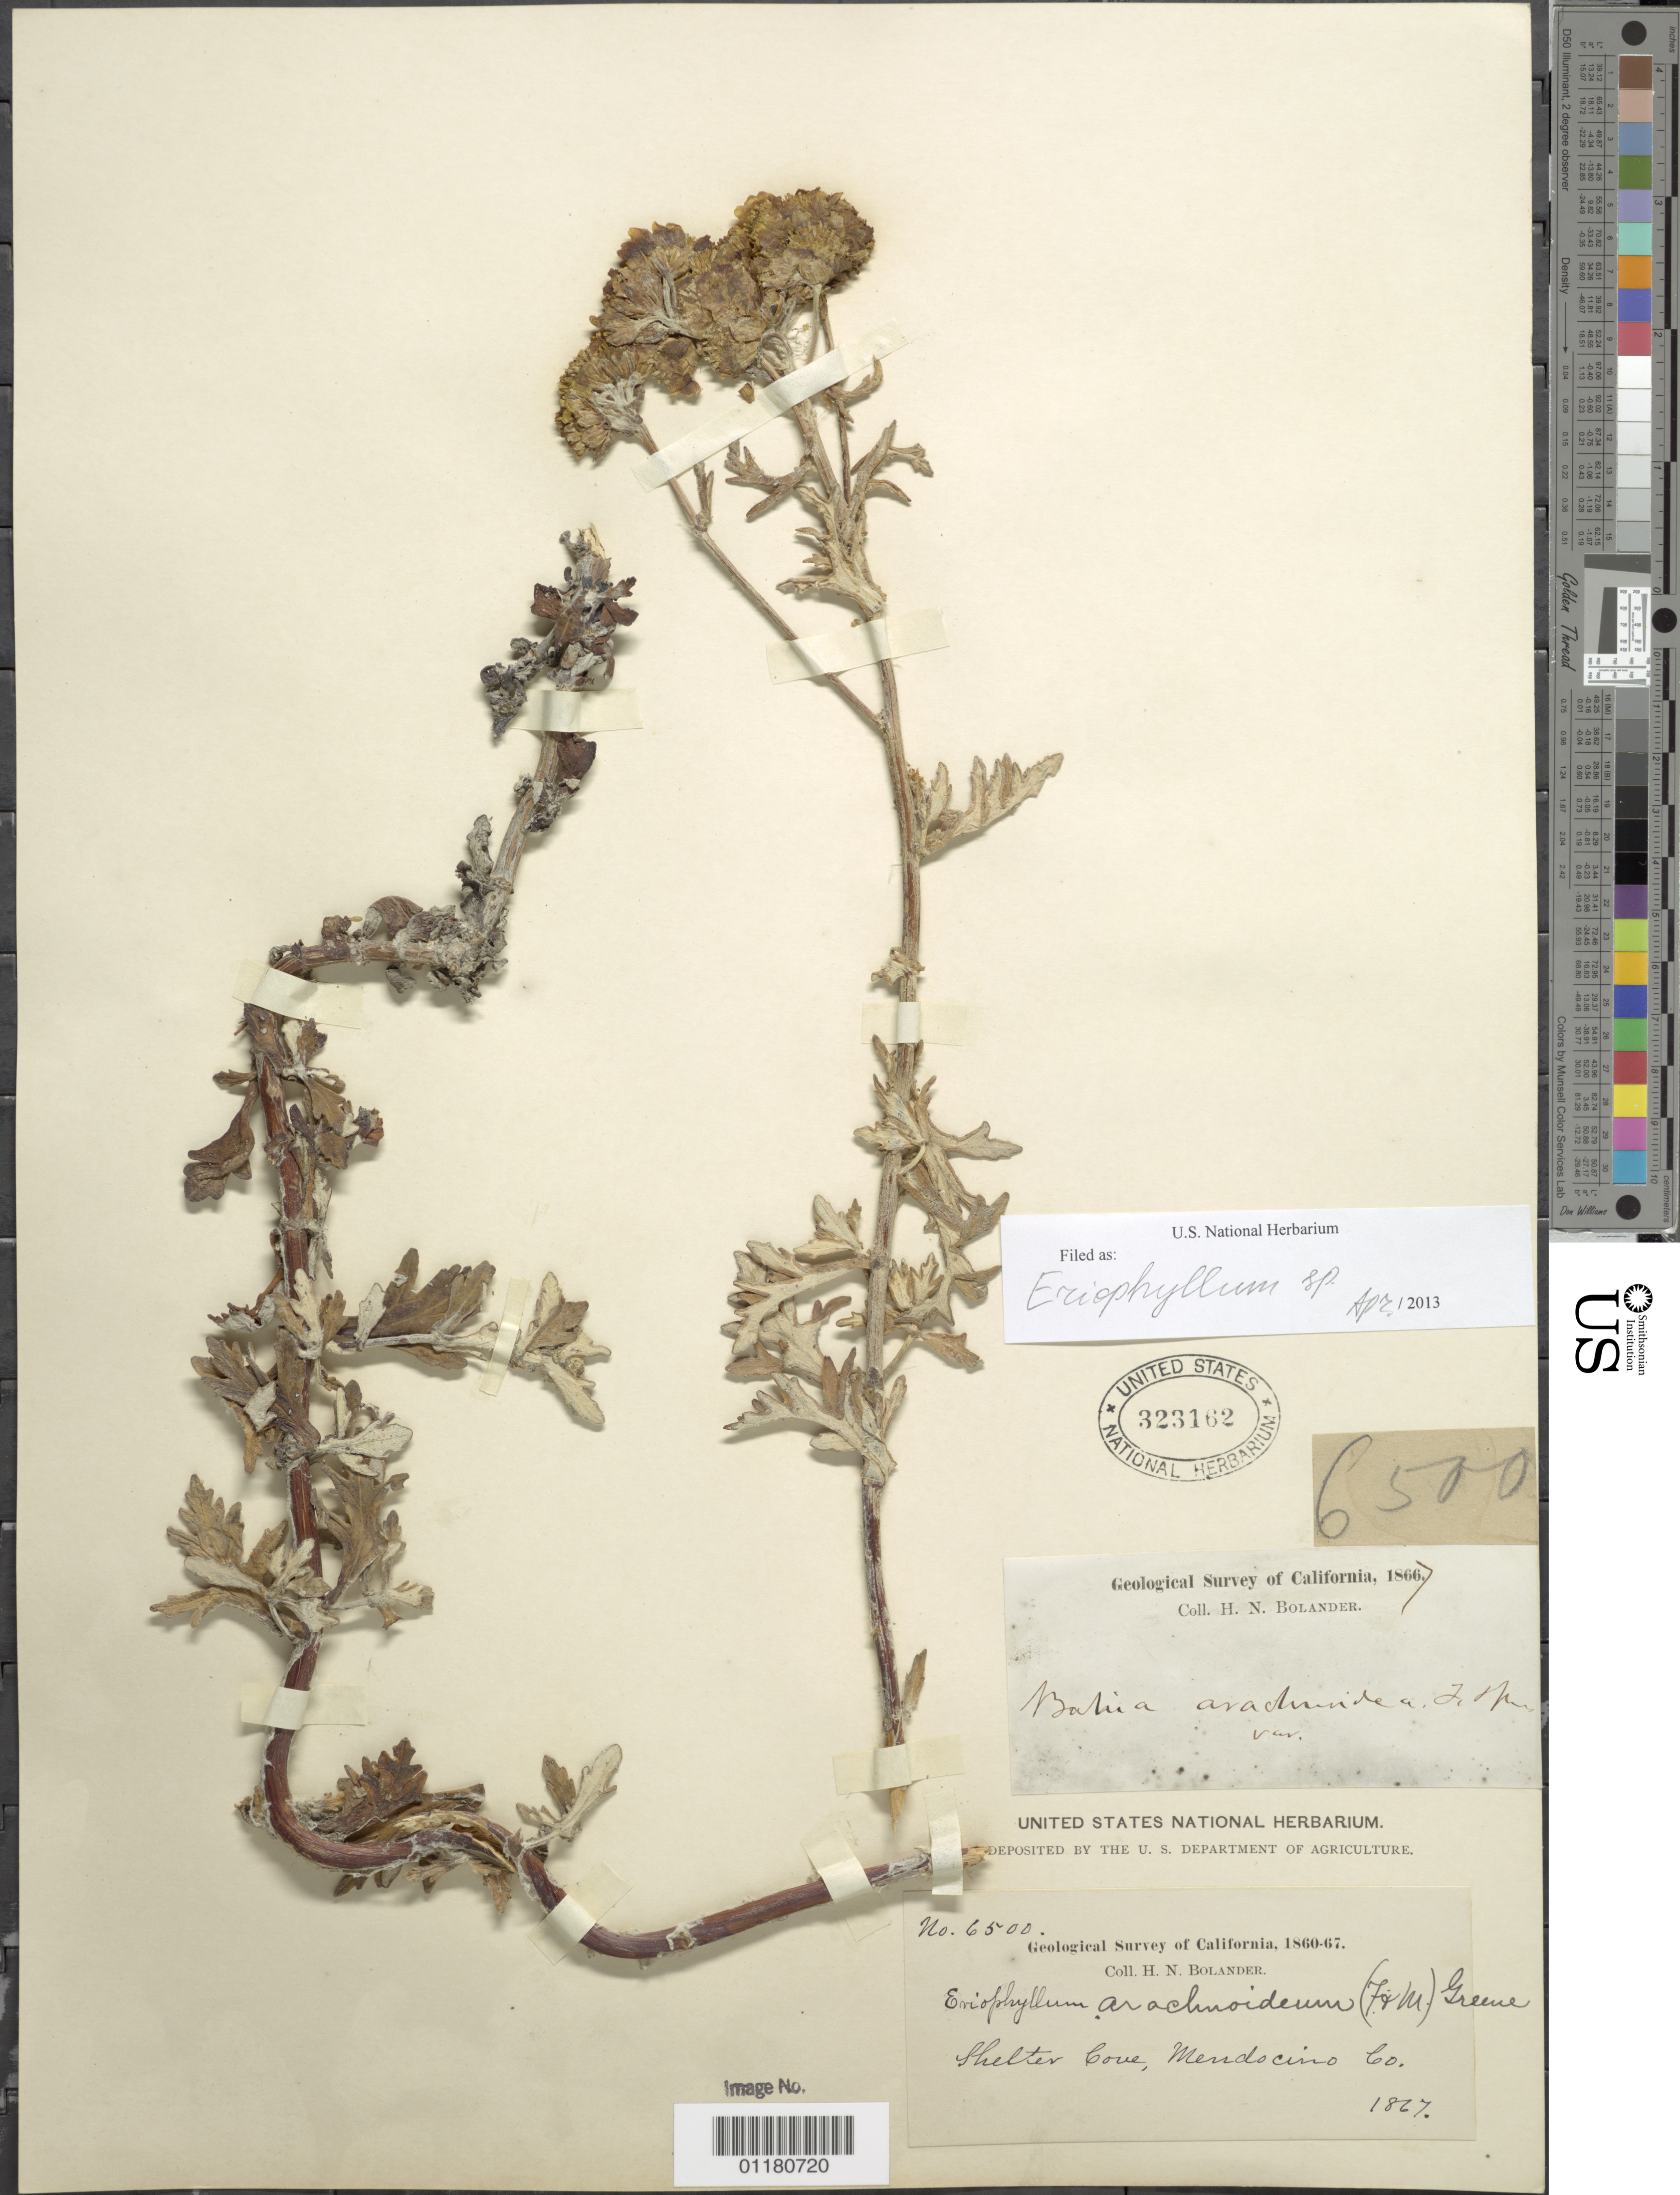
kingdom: Plantae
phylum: Tracheophyta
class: Magnoliopsida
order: Asterales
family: Asteraceae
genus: Eriophyllum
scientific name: Eriophyllum sp.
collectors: H. Bolander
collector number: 6500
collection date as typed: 1867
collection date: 1867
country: United States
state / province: California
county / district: Mendocino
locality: Shelter Cove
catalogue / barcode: US 323162